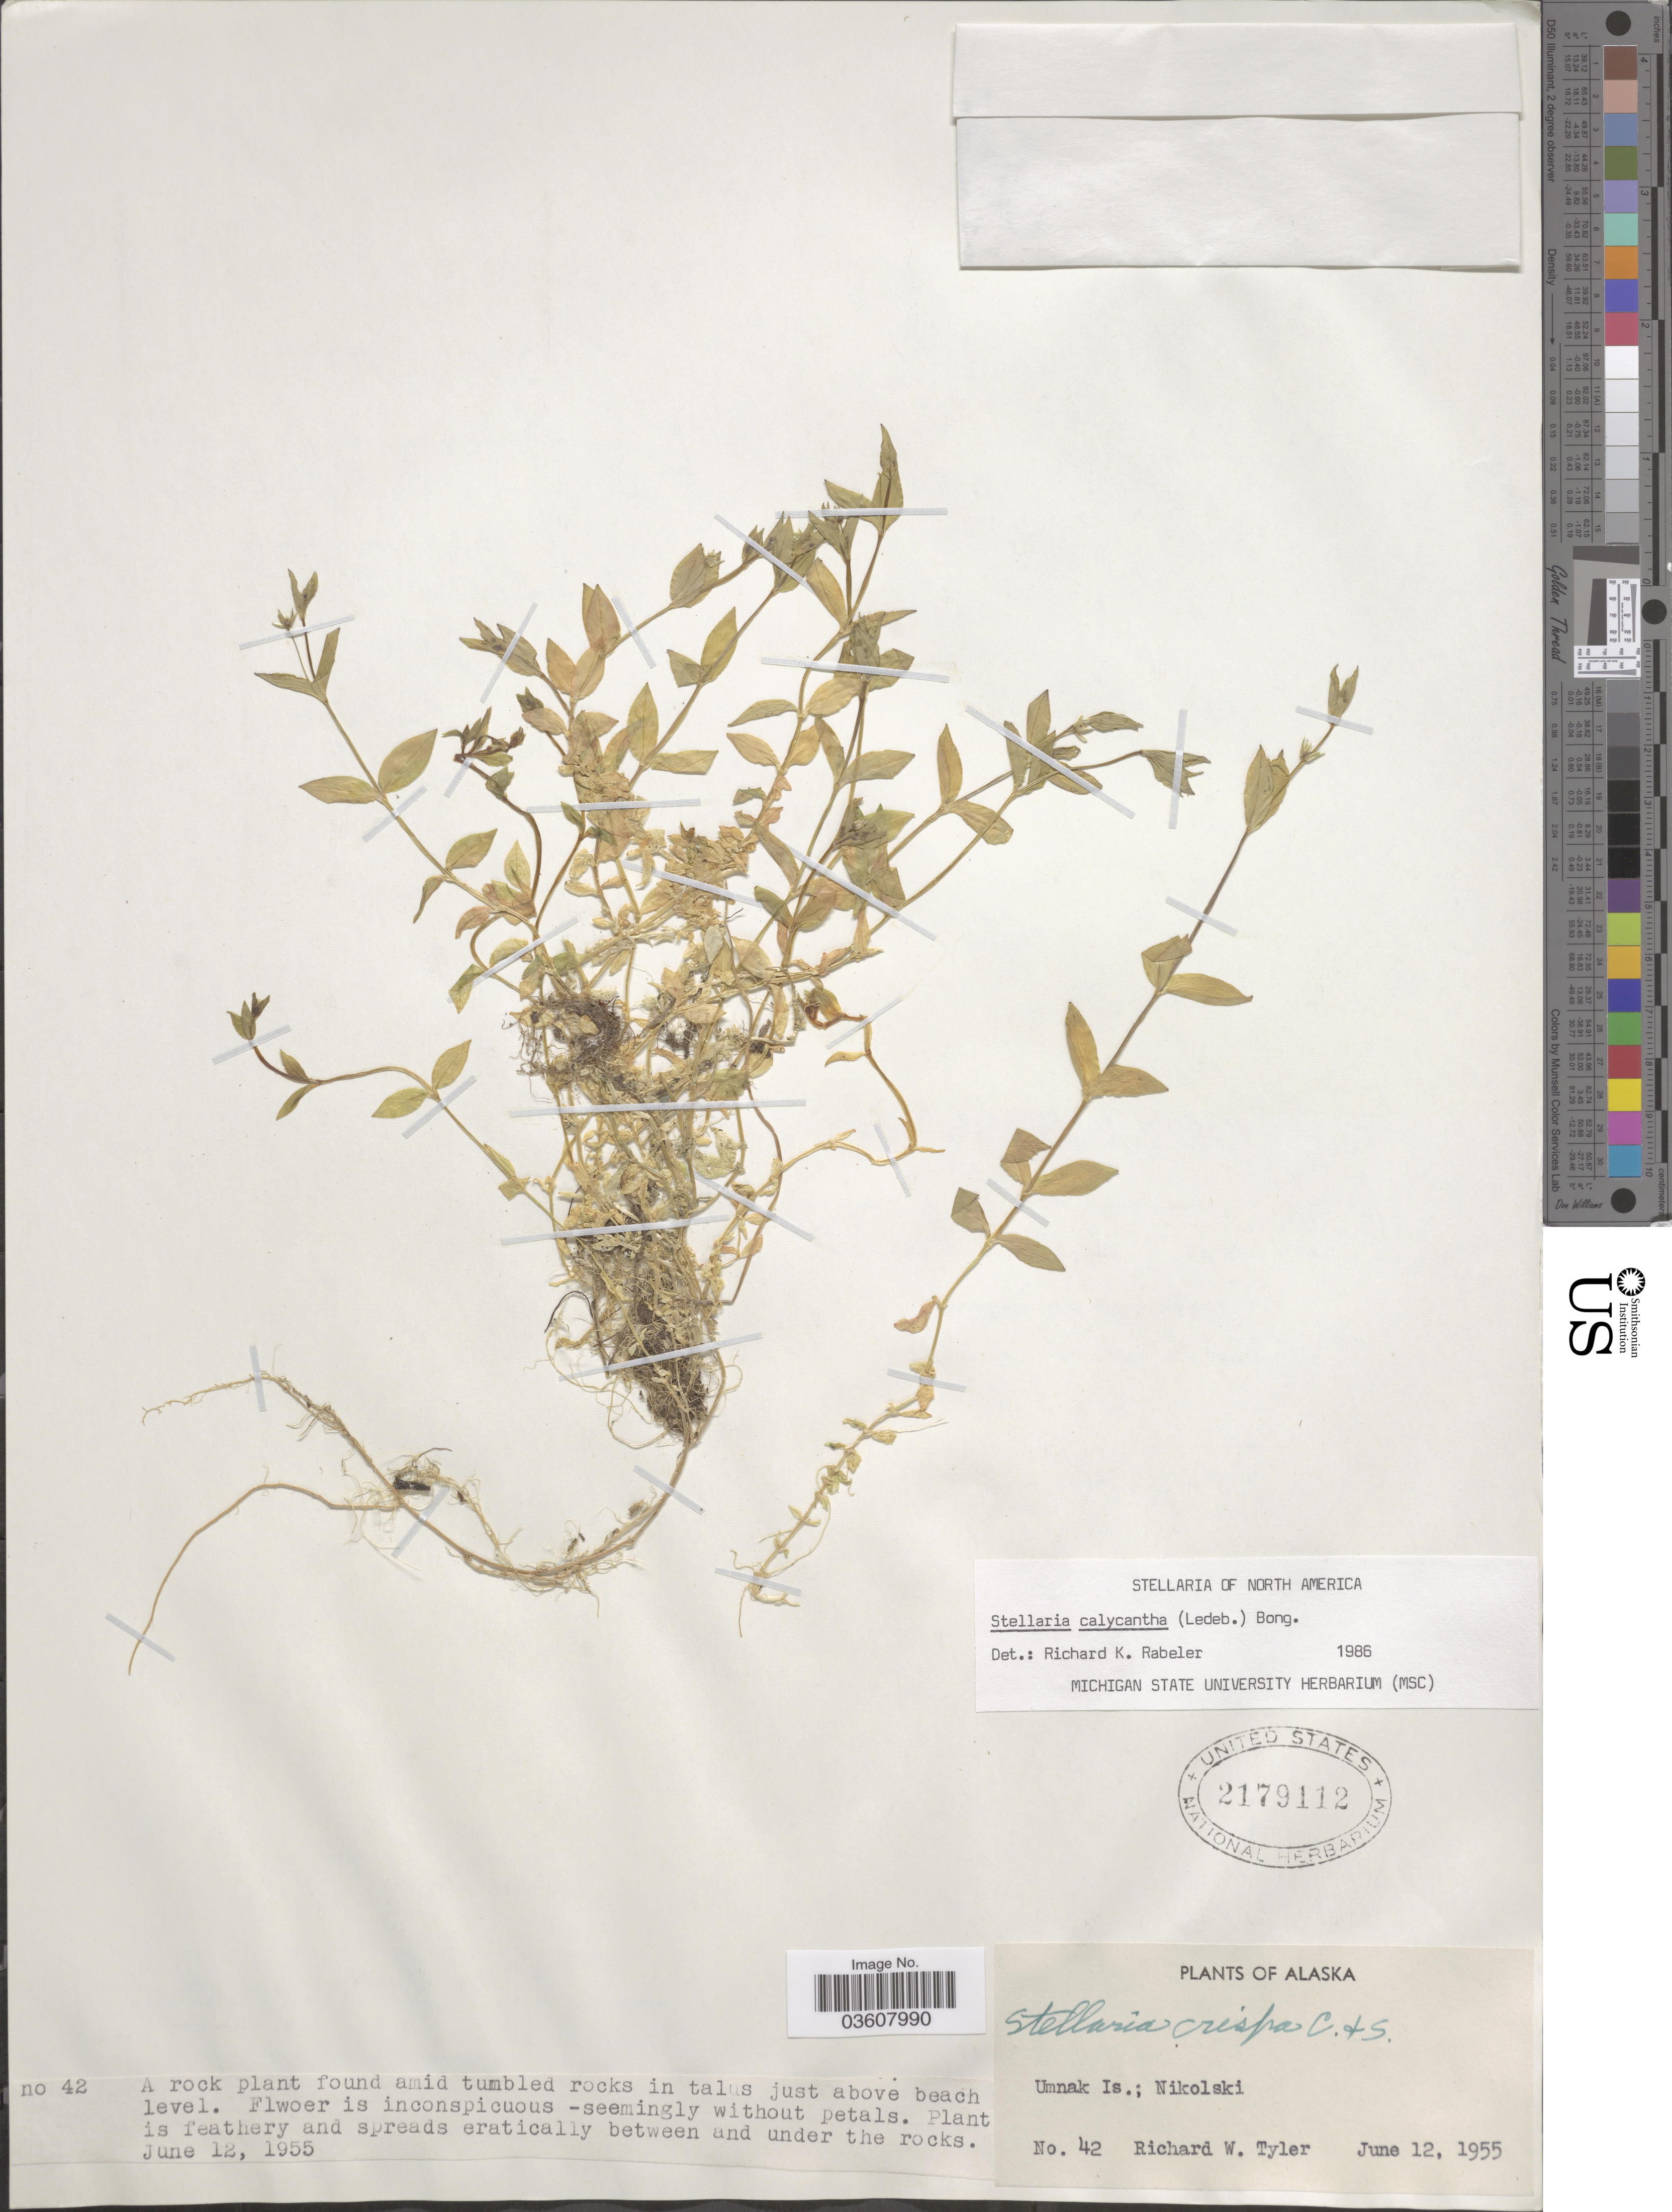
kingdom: Plantae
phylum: Tracheophyta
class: Magnoliopsida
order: Caryophyllales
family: Caryophyllaceae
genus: Stellaria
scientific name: Stellaria calycantha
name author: (Ledeb.) Bong.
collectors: R. Tyler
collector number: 42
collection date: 1955-06-12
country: United States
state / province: Alaska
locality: Umnak Is.; Nikolski.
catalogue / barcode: US 2179112